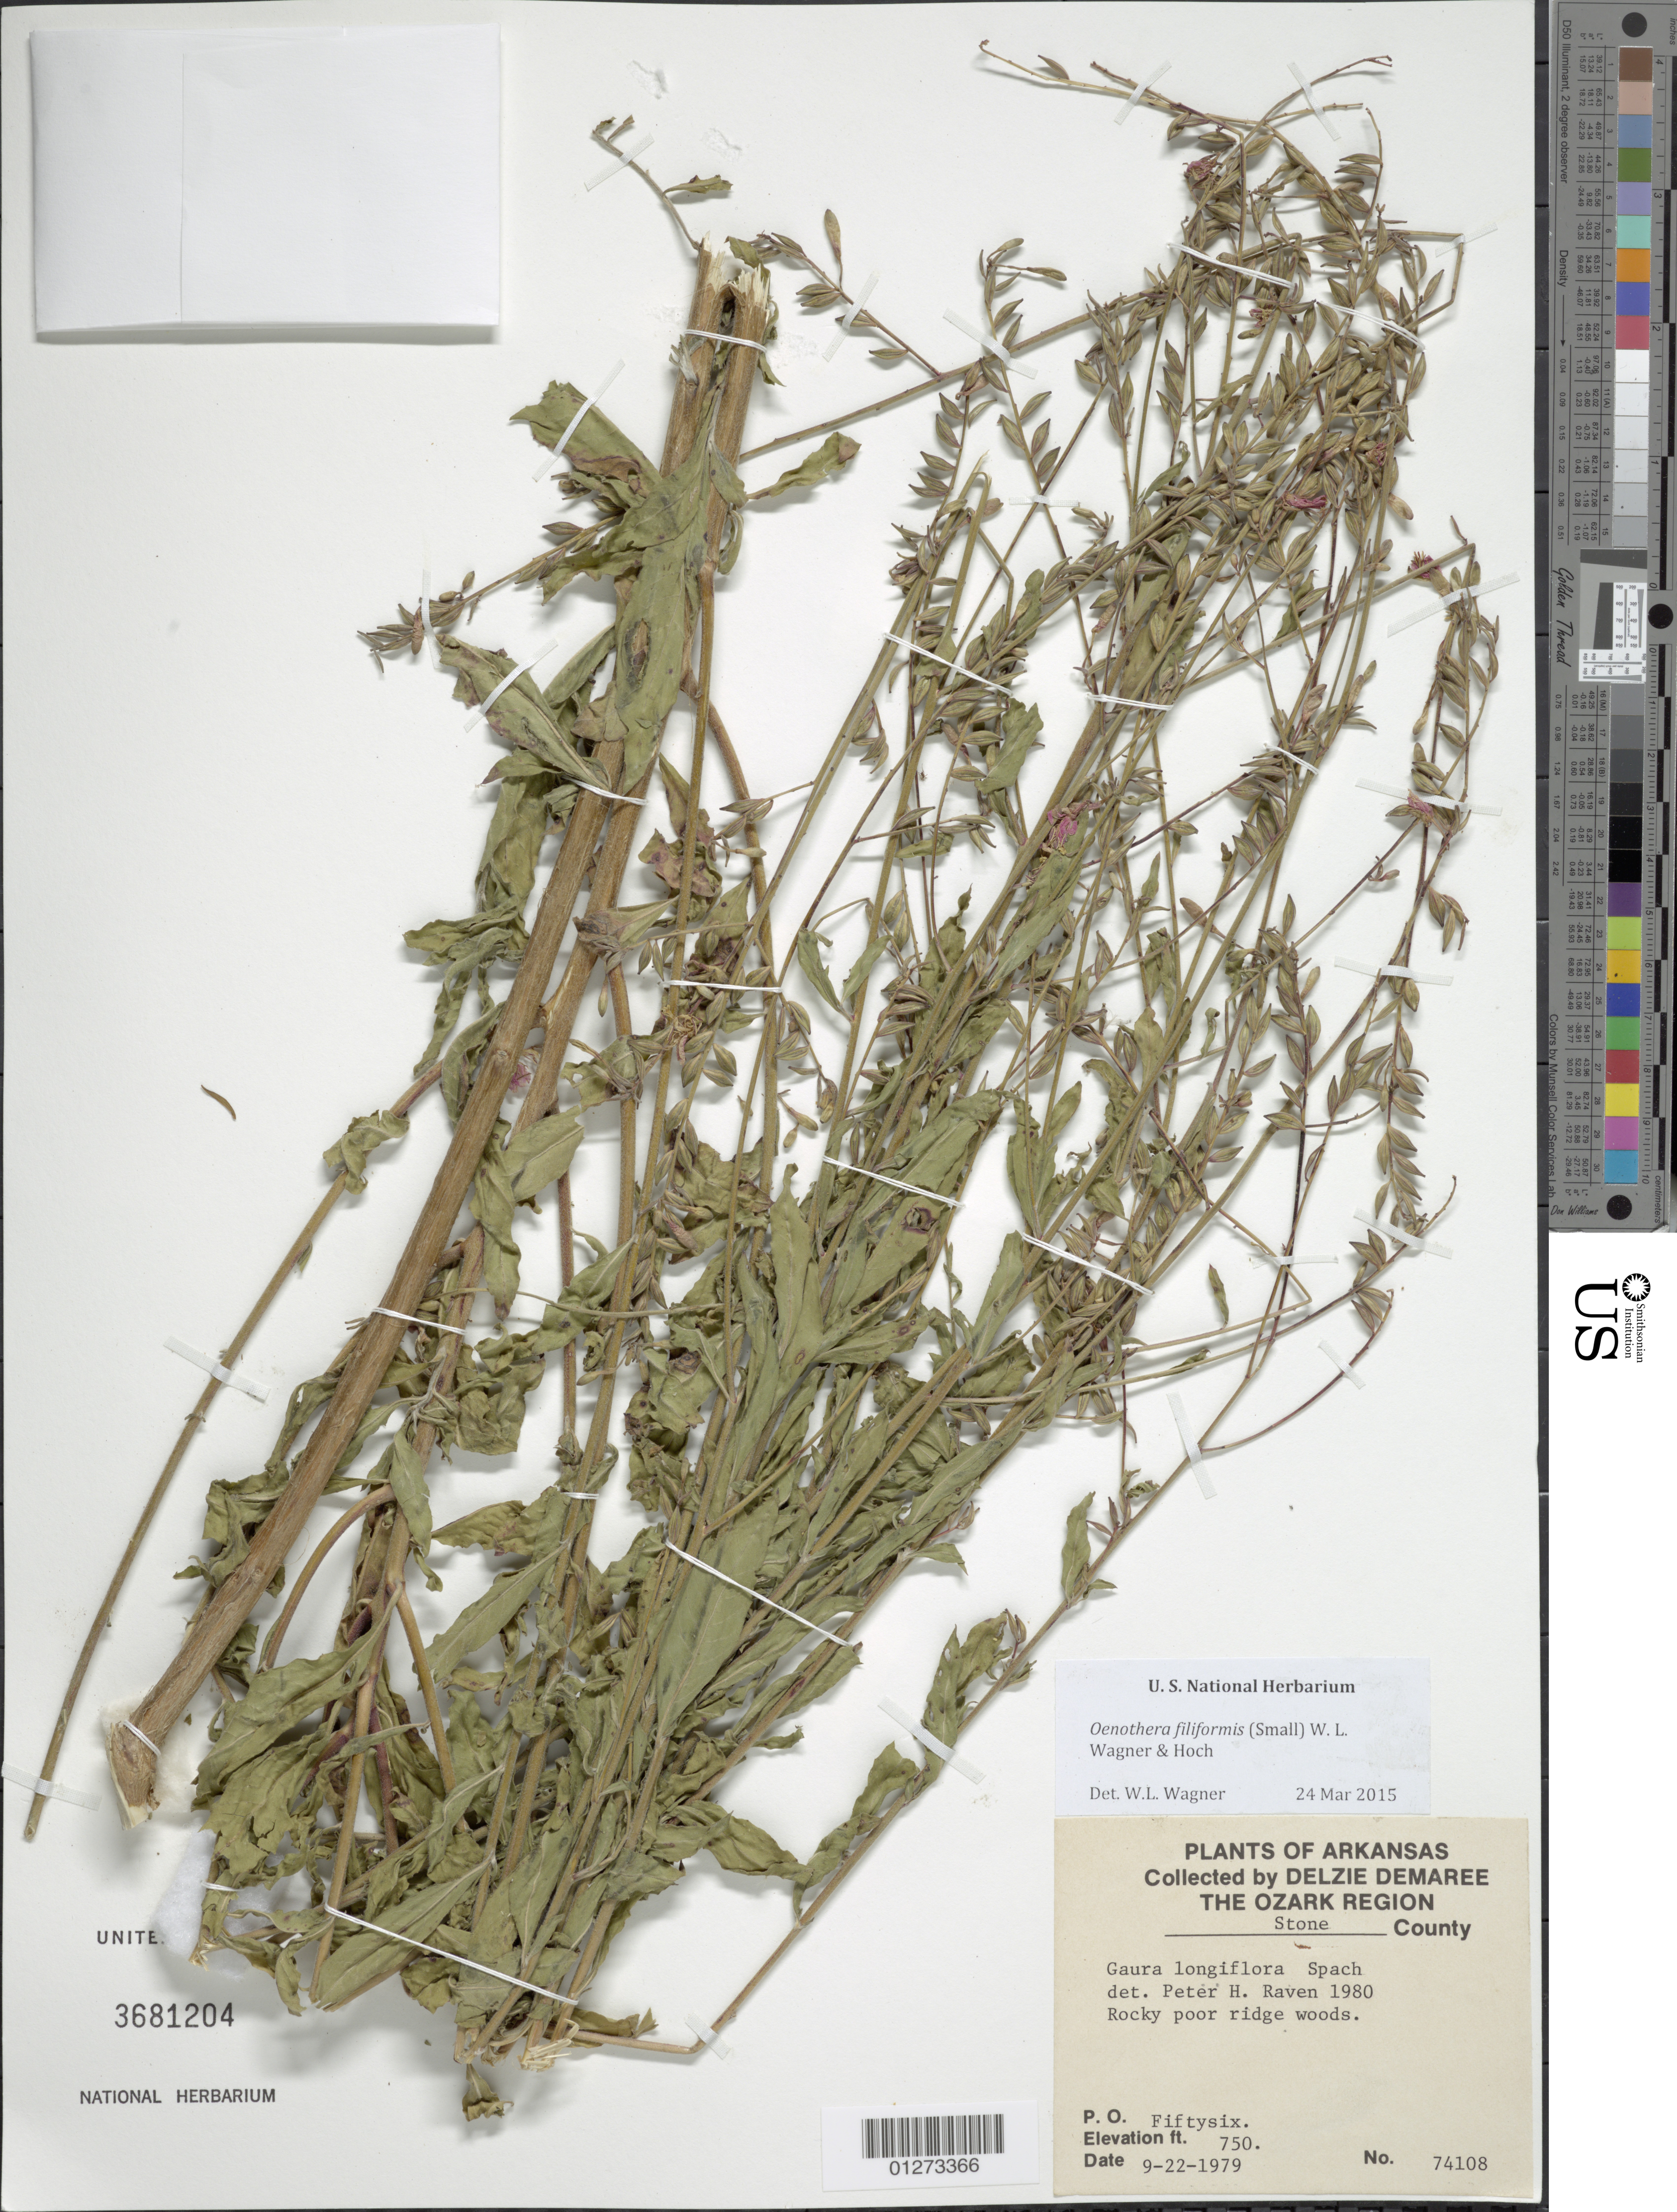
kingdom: Plantae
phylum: Tracheophyta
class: Magnoliopsida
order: Myrtales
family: Onagraceae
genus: Oenothera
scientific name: Oenothera filiformis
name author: (Small) W.L. Wagner & Hoch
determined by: Wagner, W. L., (BOT), Smithsonian Institution - National Museum of Natural History (UNITED STATES)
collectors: D. Demaree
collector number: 74108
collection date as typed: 9-22-1979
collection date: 1979-09-22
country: United States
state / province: Arkansas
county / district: Stone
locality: Fiftysix, rocky poor ridge woods.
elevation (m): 229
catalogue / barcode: US 3681204